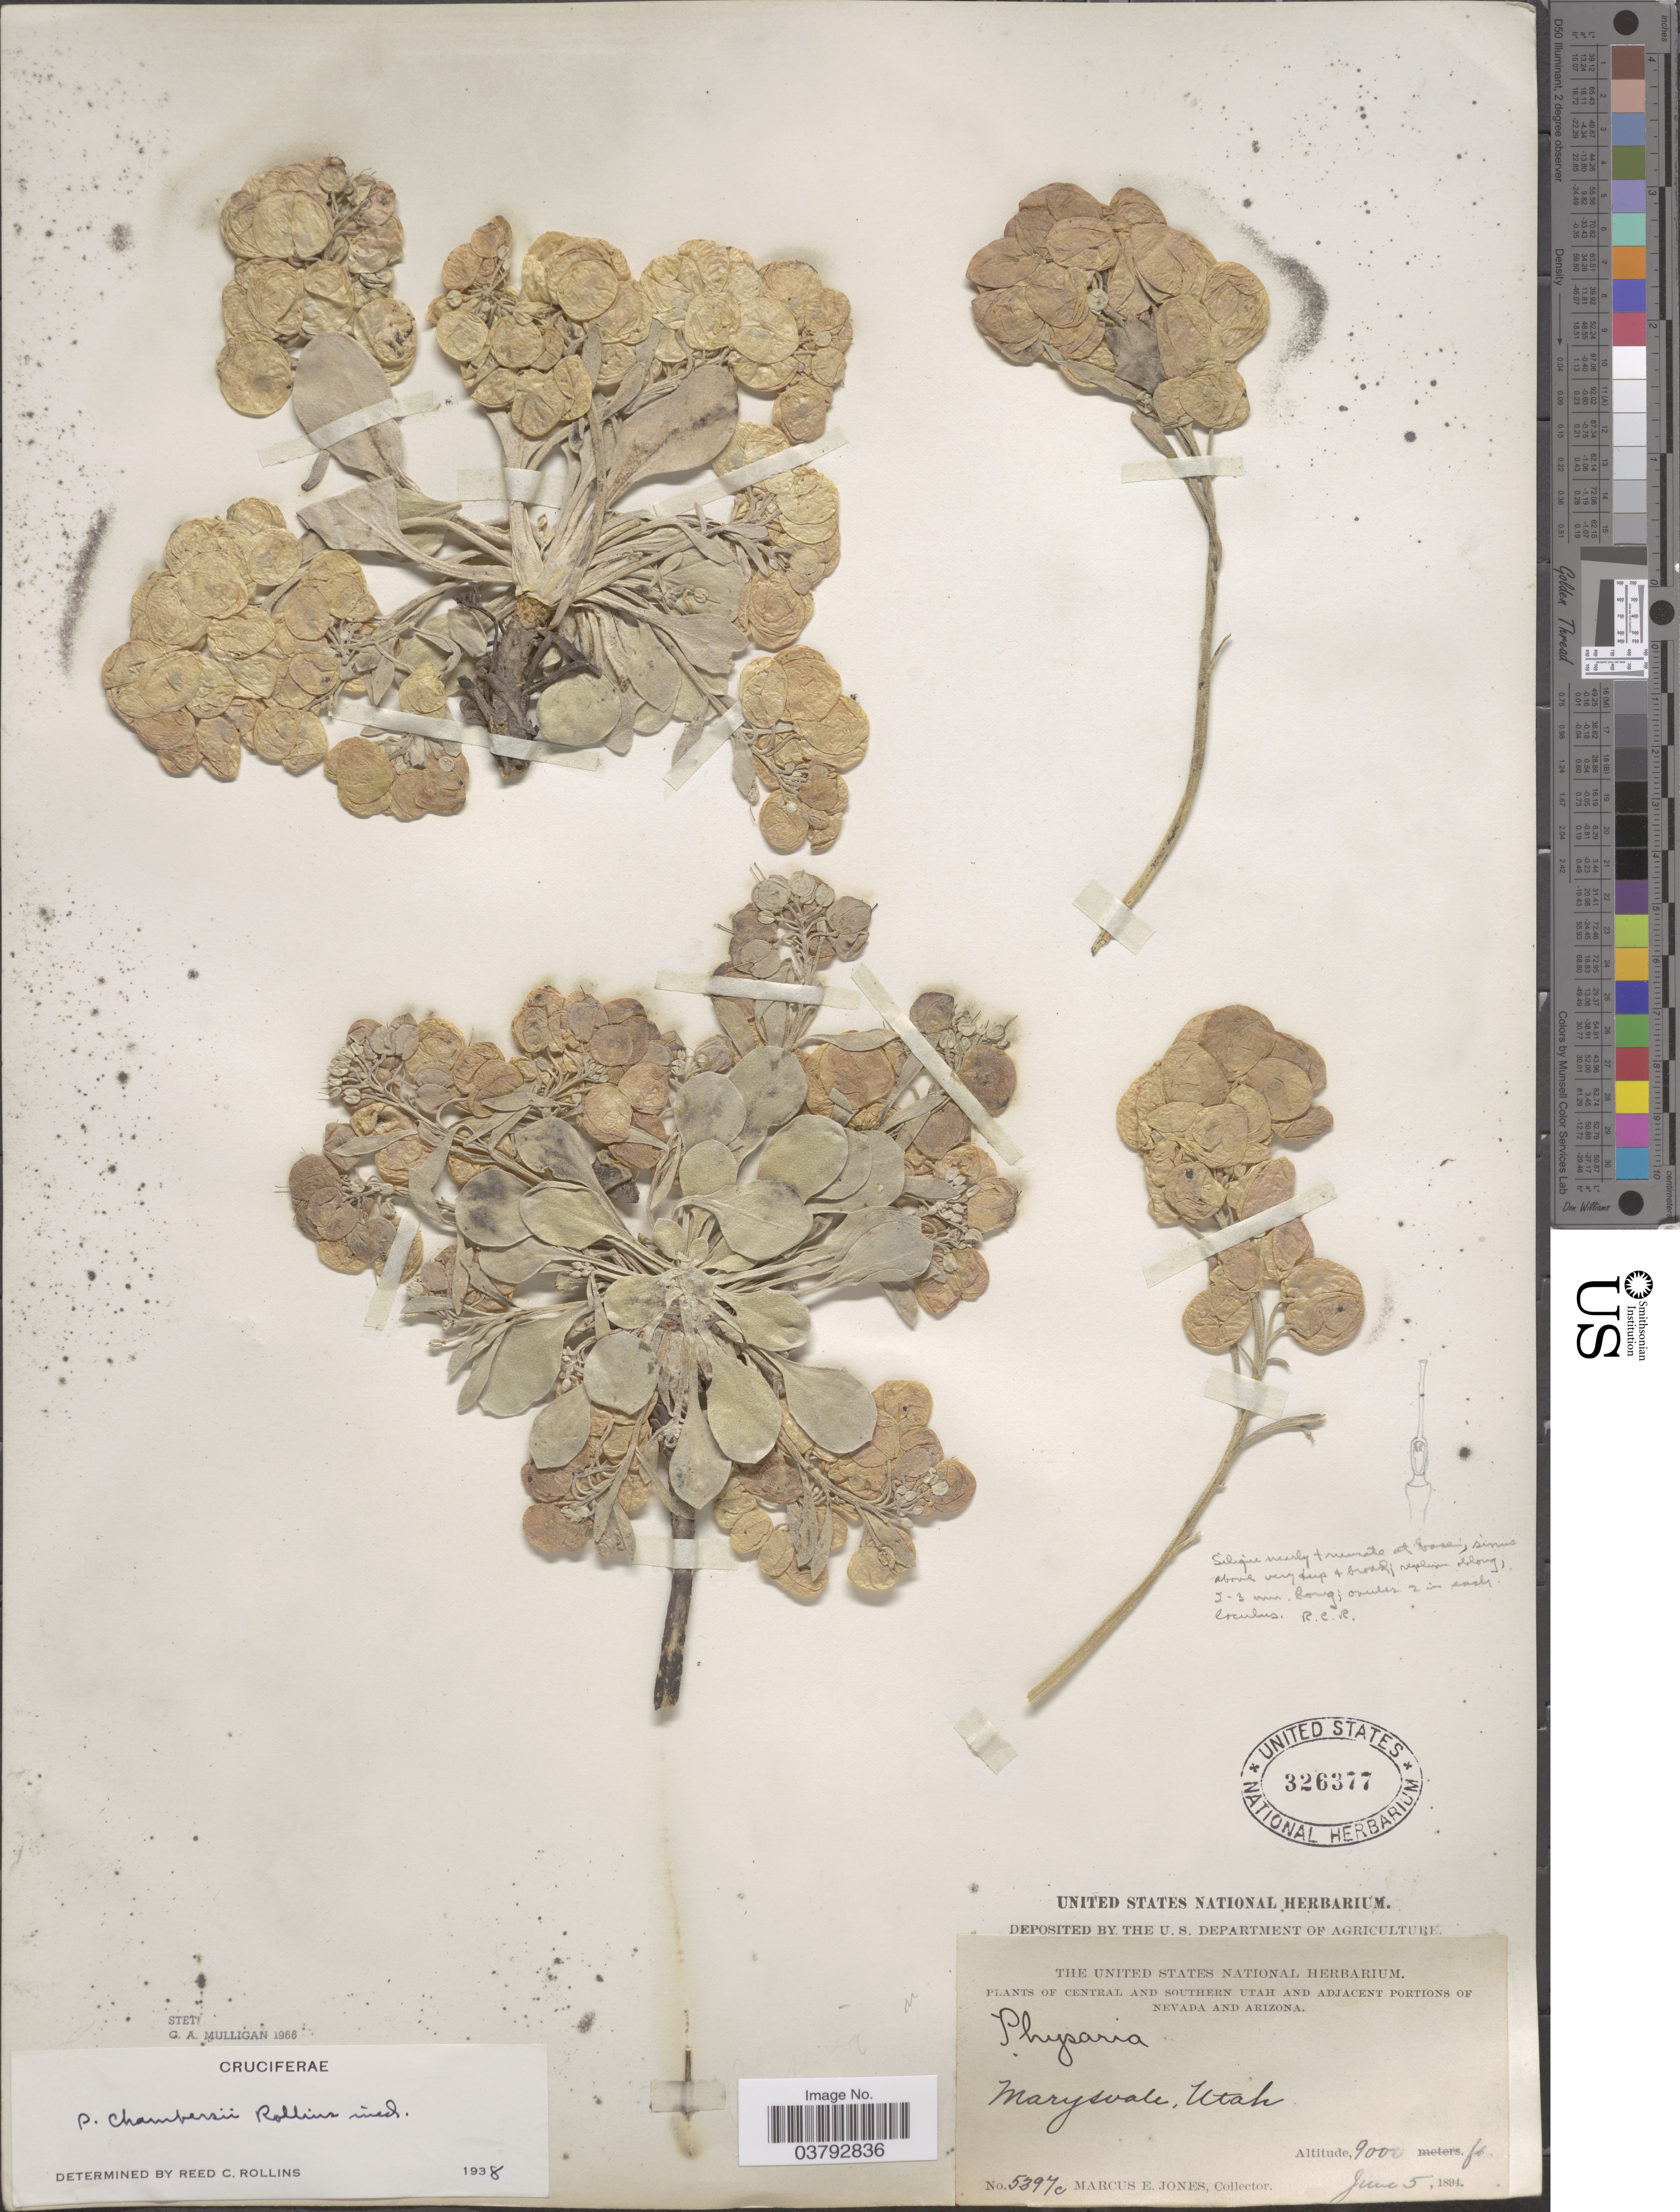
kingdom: Plantae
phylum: Tracheophyta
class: Magnoliopsida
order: Brassicales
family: Brassicaceae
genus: Physaria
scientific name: Physaria chambersii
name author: Rollins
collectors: M. E. Jones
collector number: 5397c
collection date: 1894-06-05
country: United States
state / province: Utah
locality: Central and Southern Utah. Marysvale.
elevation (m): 2743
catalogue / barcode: US 326377